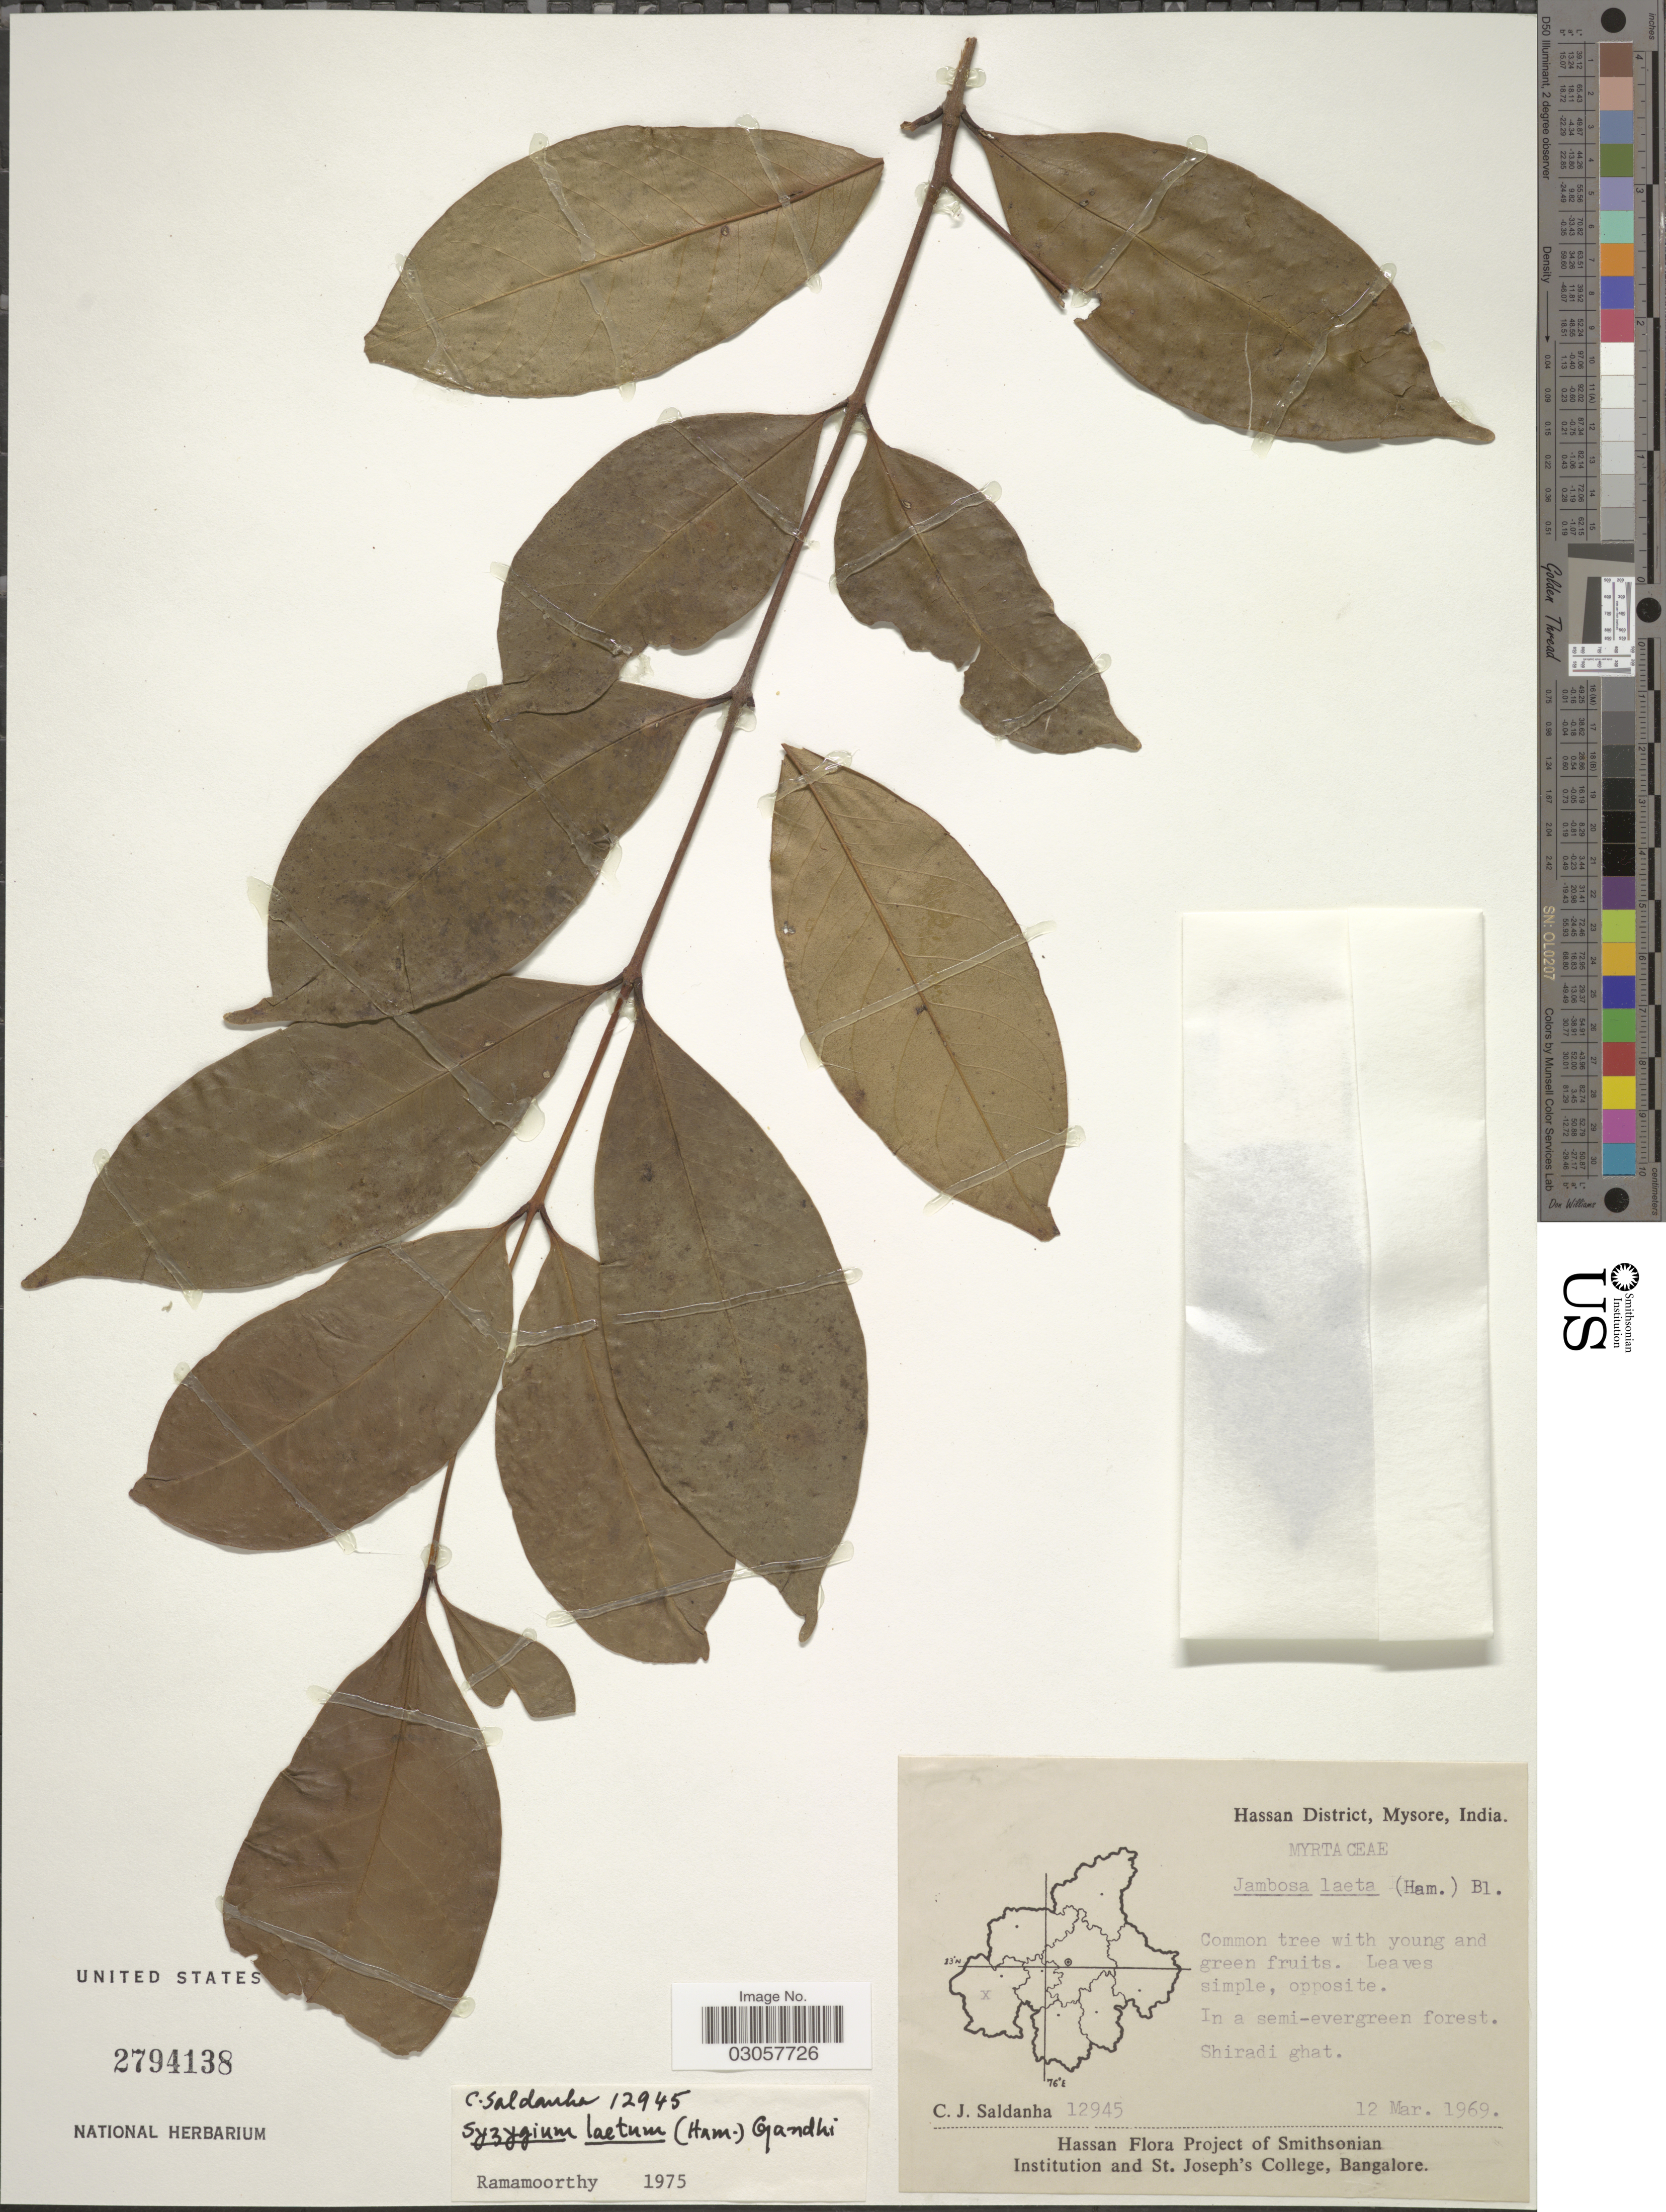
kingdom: Plantae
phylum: Tracheophyta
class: Magnoliopsida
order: Myrtales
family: Myrtaceae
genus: Syzygium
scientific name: Syzygium laetum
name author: (Buch.-Ham.) Gandhi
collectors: C. J. Saldanha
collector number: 12945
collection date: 1969-03-12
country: India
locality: Hassan District, Mysore. Shiradi ghat.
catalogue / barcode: US 2794138